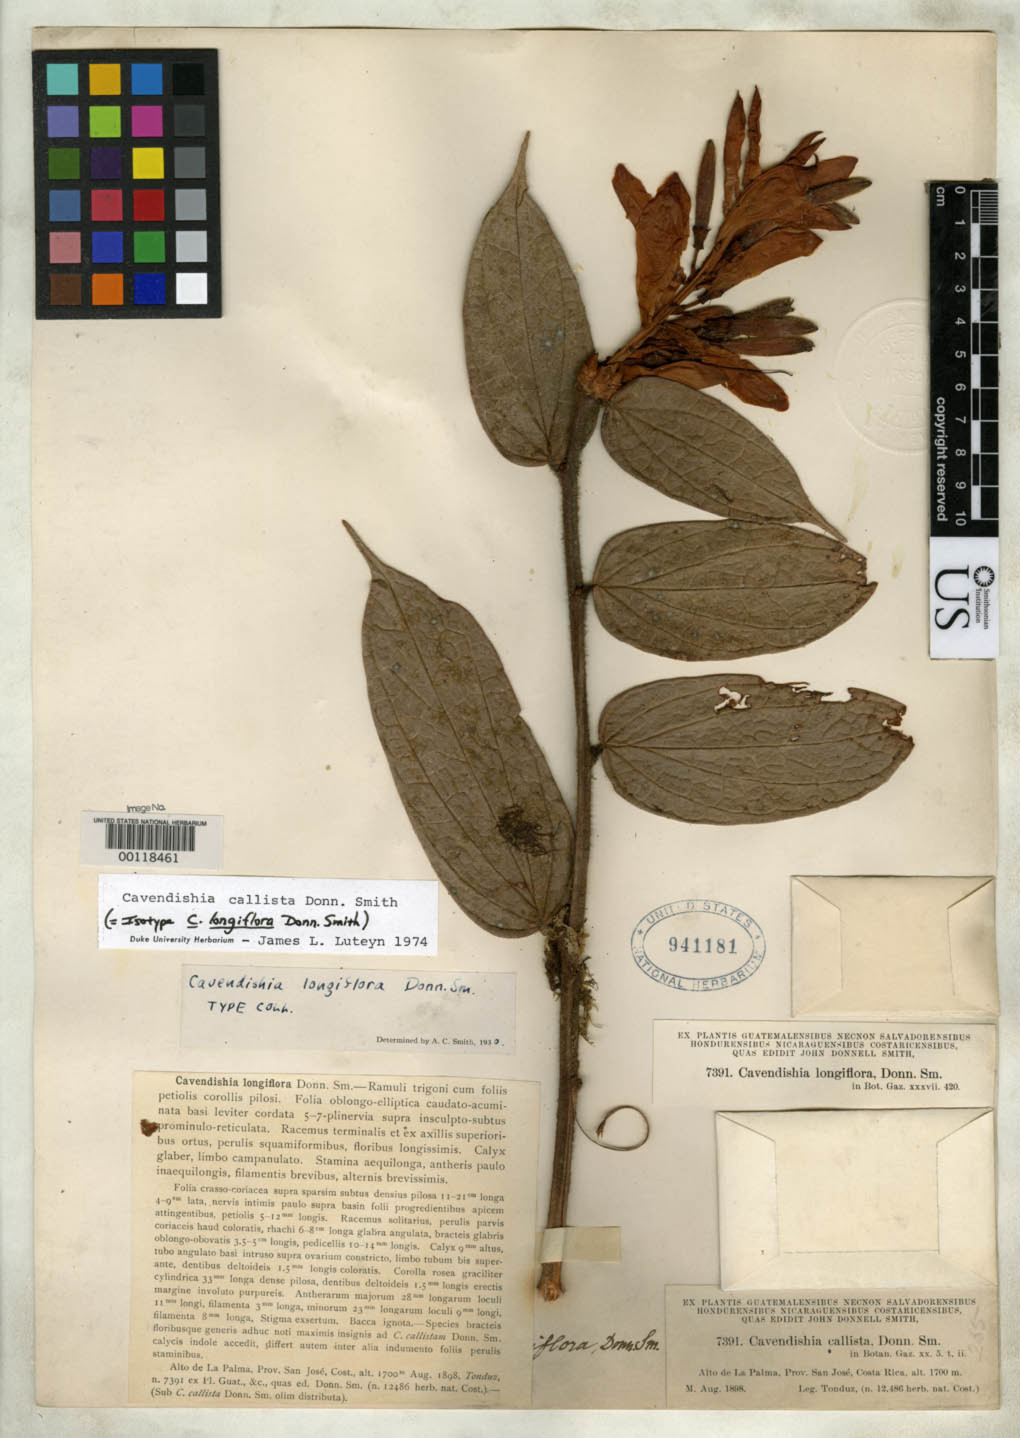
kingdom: Plantae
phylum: Tracheophyta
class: Magnoliopsida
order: Ericales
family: Ericaceae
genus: Cavendishia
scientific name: Cavendishia longiflora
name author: Donn. Sm.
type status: Isolectotype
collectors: A. Tonduz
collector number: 7391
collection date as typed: Aug 1898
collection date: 1898-08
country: Costa Rica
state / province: San José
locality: Alto de La Palma.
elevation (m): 1700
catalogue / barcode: US 941181